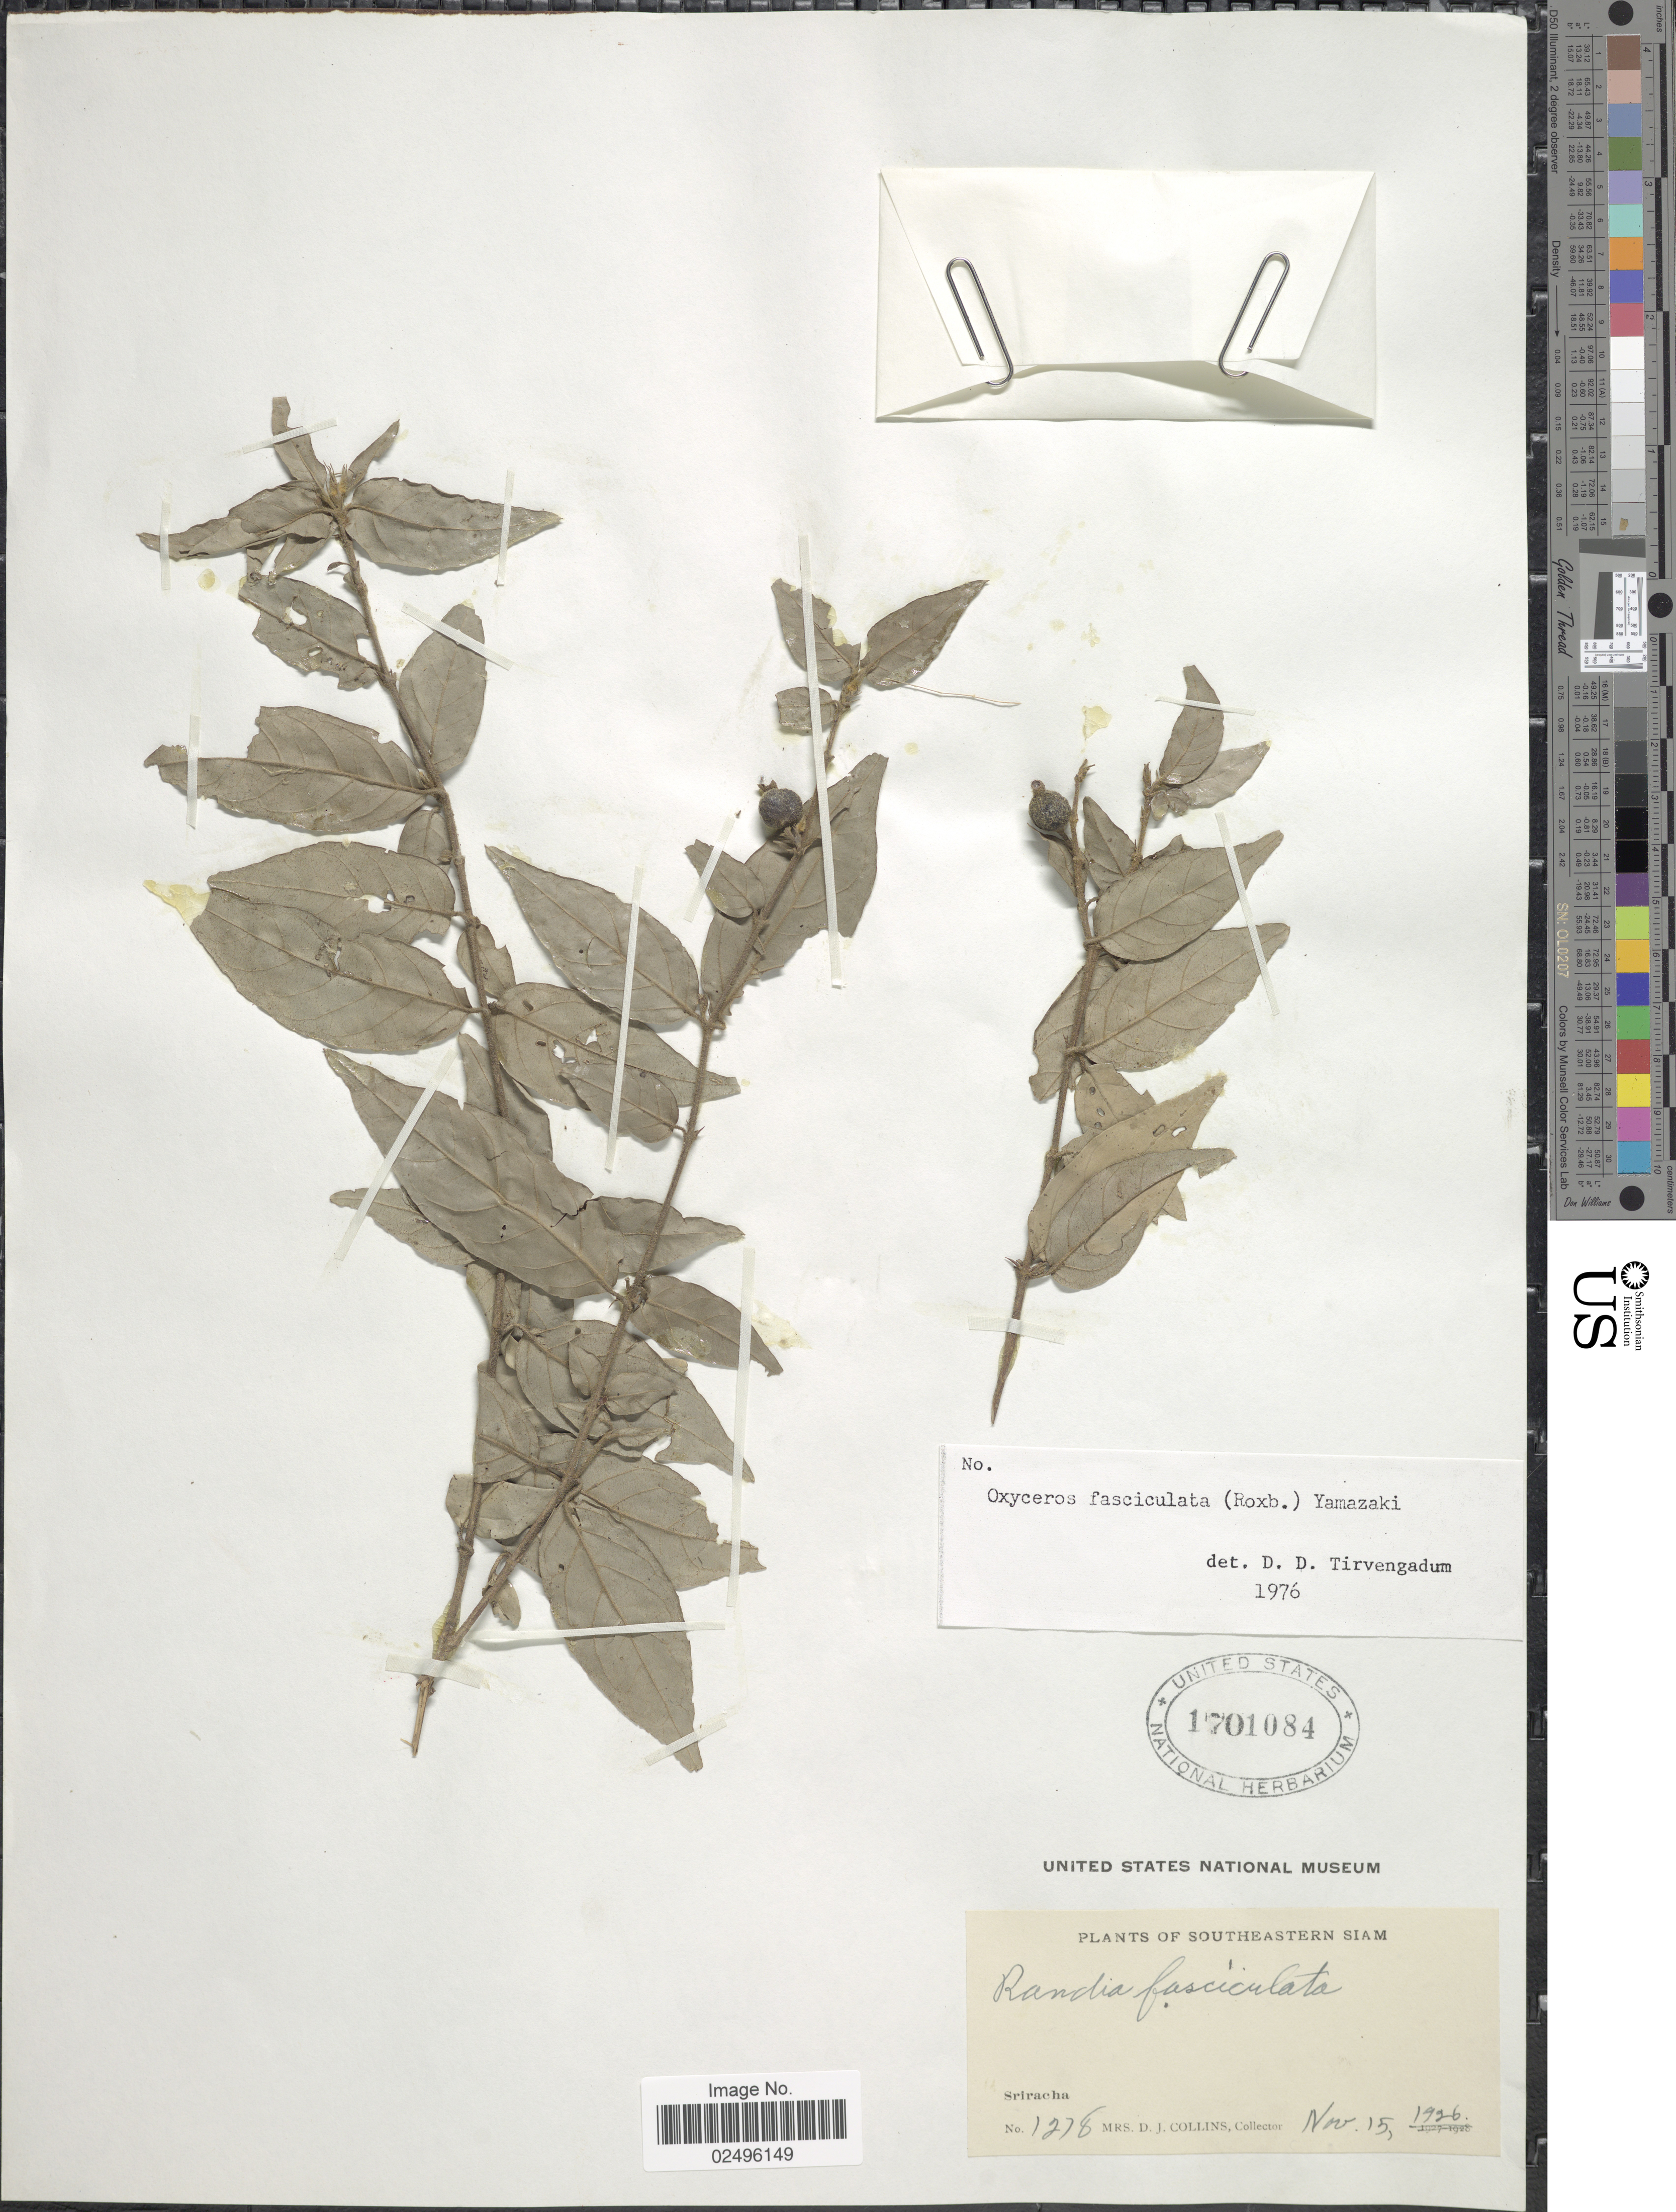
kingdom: Plantae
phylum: Tracheophyta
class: Magnoliopsida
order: Gentianales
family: Rubiaceae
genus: Fagerlindia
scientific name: Fagerlindia armigera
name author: (K. Schum.) Tirveng.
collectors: Mrs. D. J. Collins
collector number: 1278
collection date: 1926-11-15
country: Thailand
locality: Southeastern Siam, Sriracha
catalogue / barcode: US 1701084